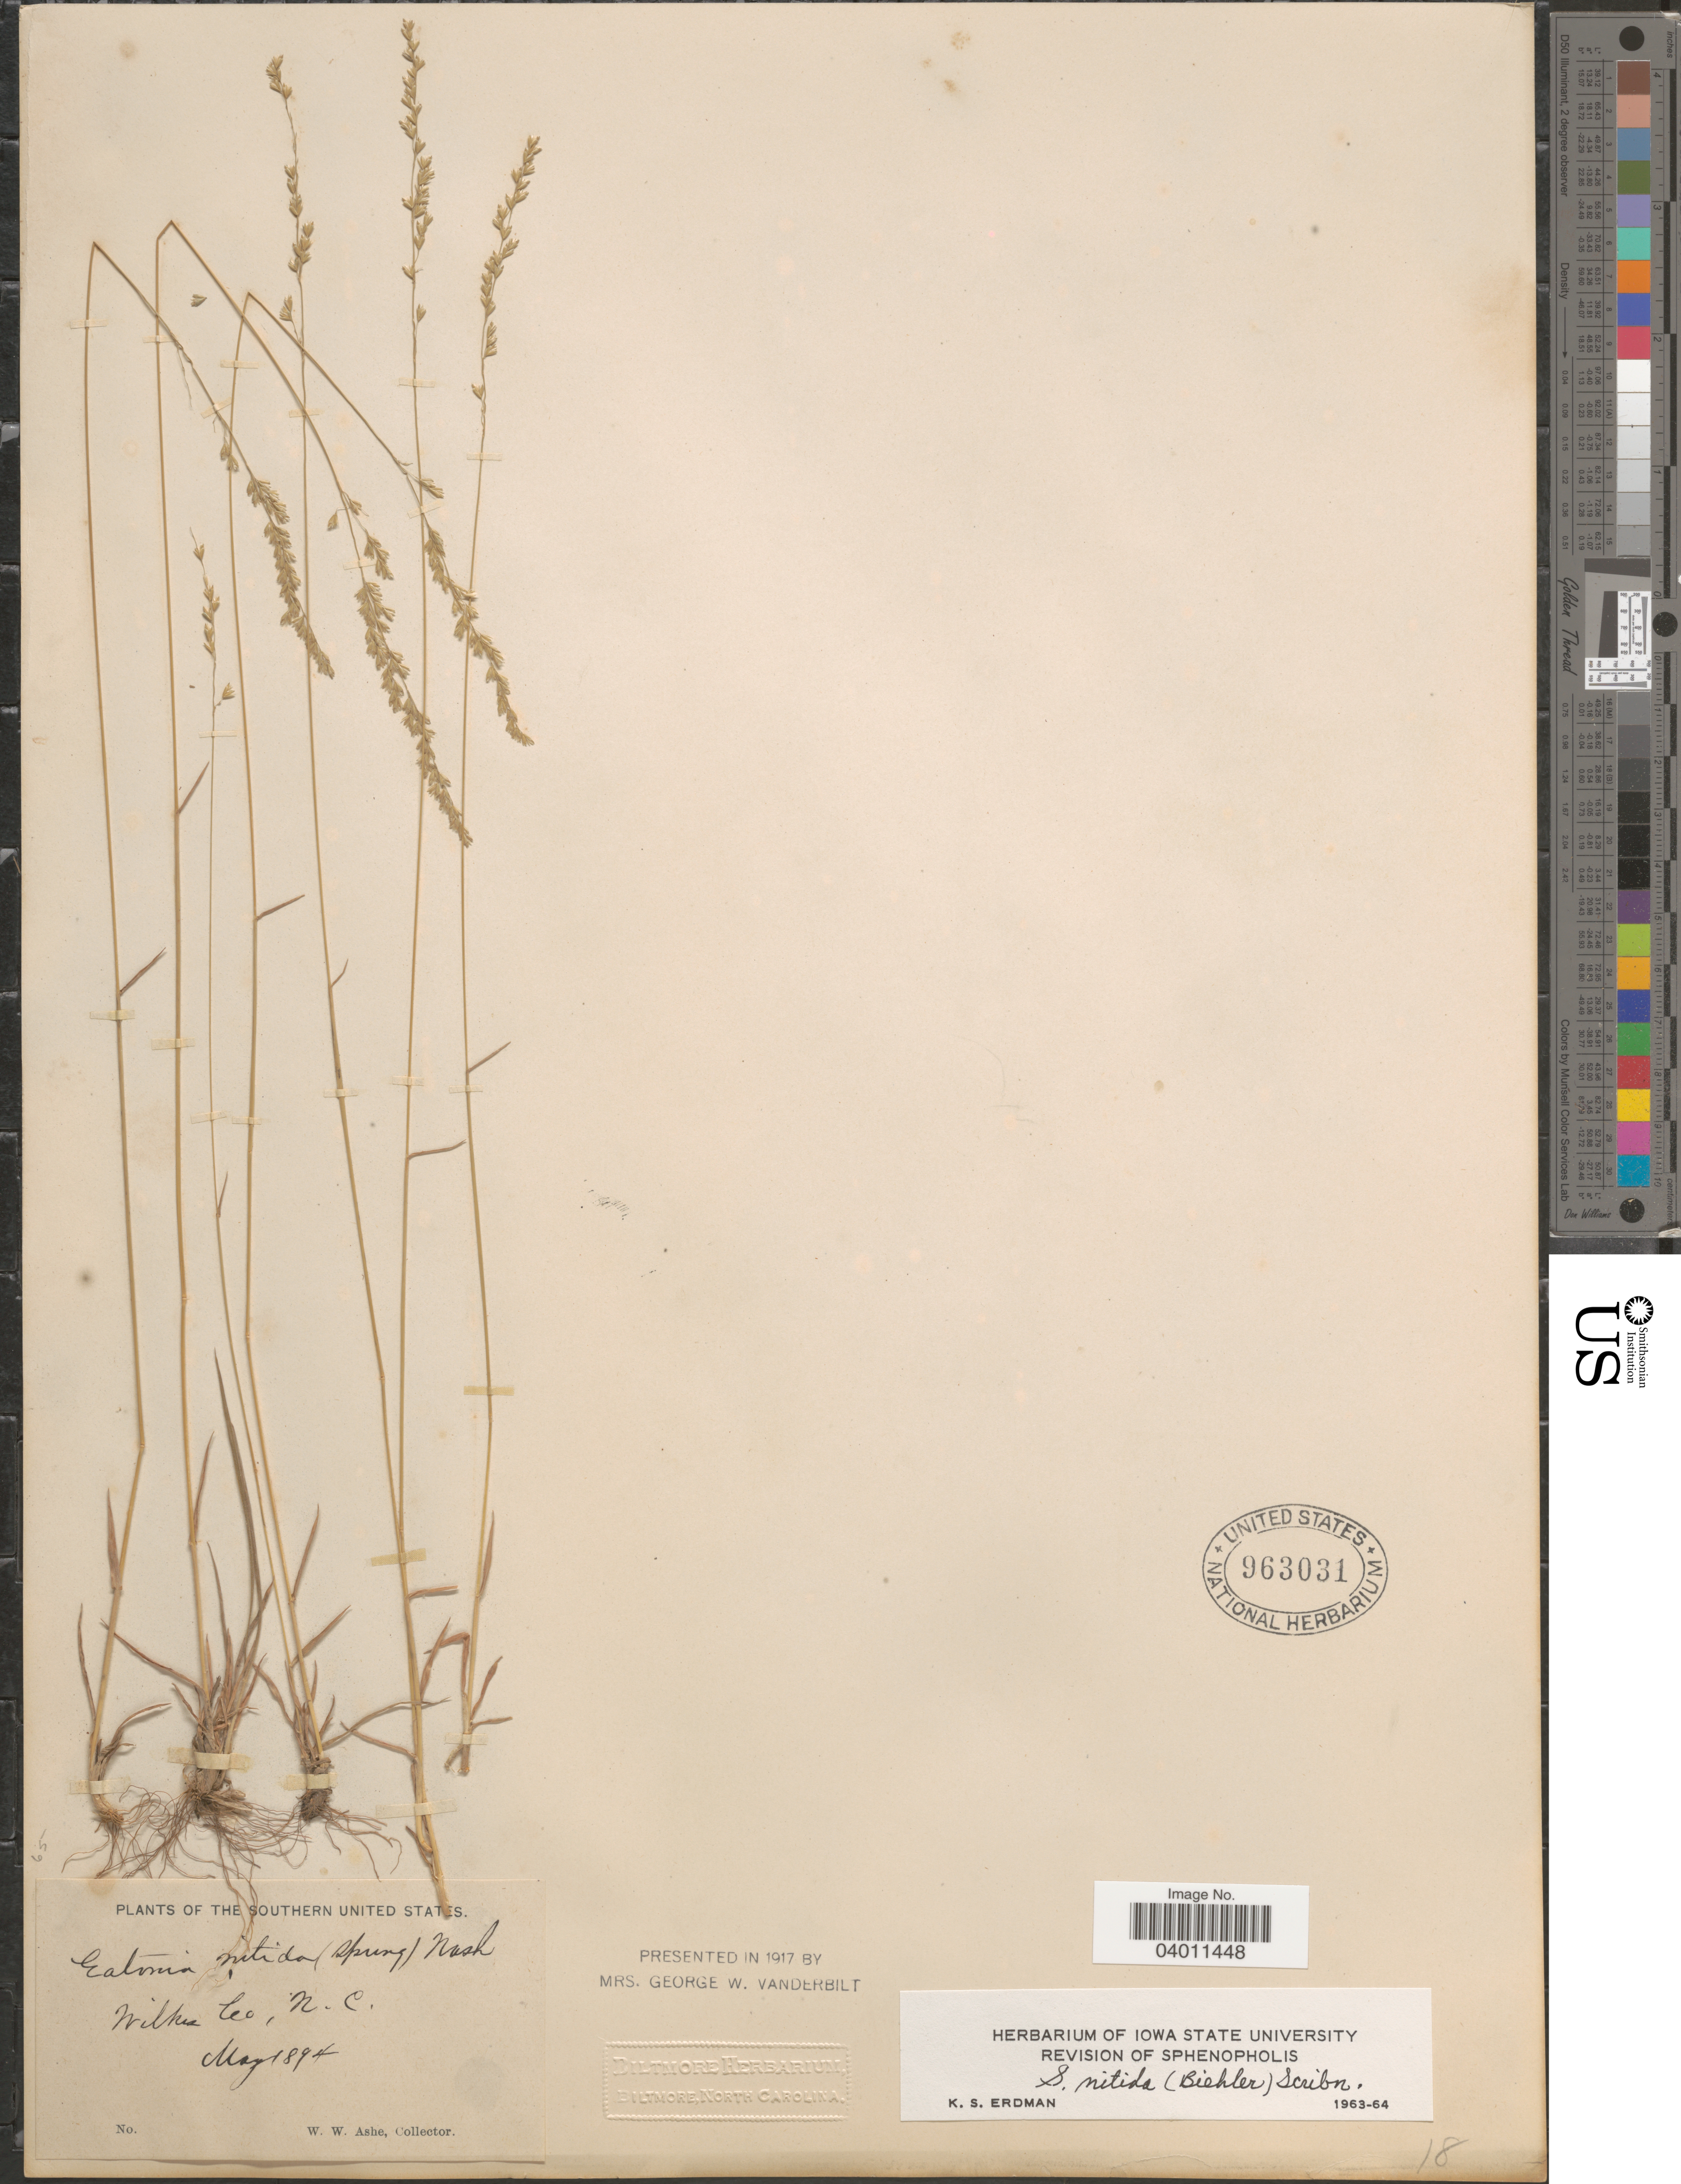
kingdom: Plantae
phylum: Tracheophyta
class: Liliopsida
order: Poales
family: Poaceae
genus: Sphenopholis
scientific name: Sphenopholis nitida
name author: (Biehler) Scribn.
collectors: W. W. Ashe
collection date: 1894-05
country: United States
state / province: North Carolina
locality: The Southern United States. Wilkes Co.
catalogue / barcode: US 963031